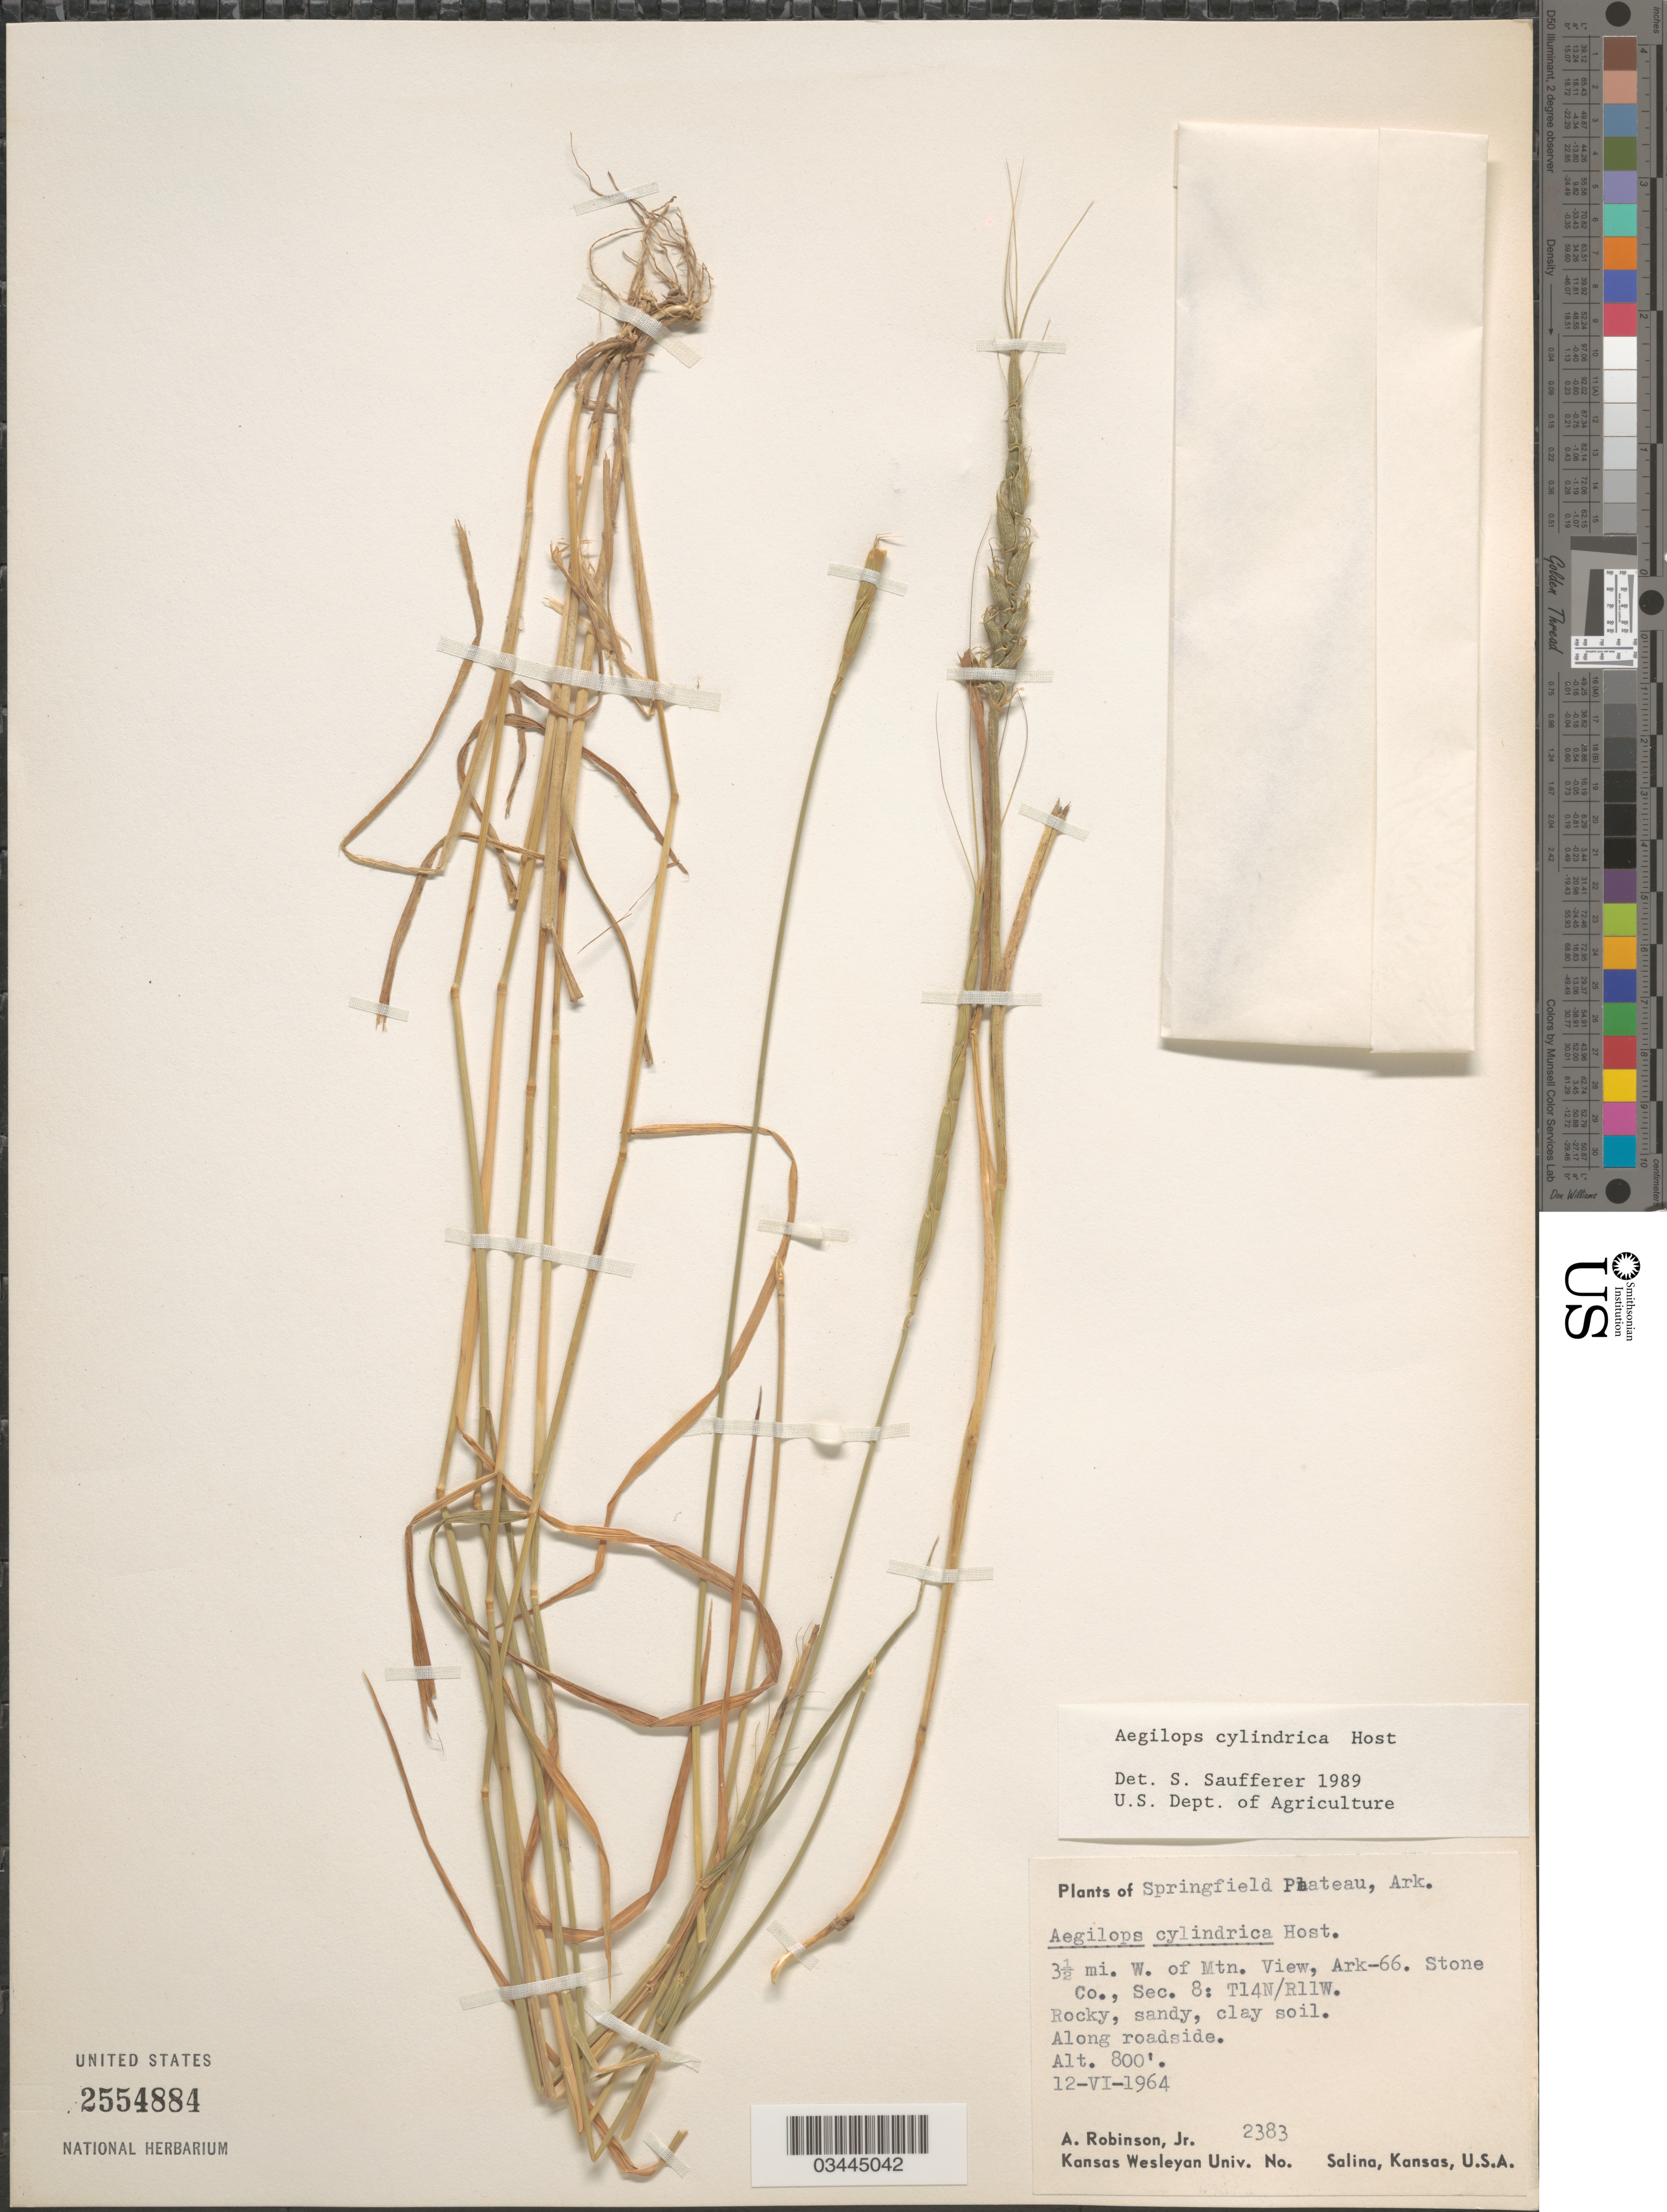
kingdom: Plantae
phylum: Tracheophyta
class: Liliopsida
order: Poales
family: Poaceae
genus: Aegilops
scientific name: Aegilops cylindrica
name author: Host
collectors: A. Robinson Jr.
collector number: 2383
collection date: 1964-06-12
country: United States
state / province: Arkansas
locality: Springfield Plateau. 3½ mi. W. of Mtn. View, Ark-66. Stone Co., Sec. 8: T14N/R11W. Rocky, sandy, clay soil. Along roadside.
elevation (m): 244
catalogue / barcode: US 2554884